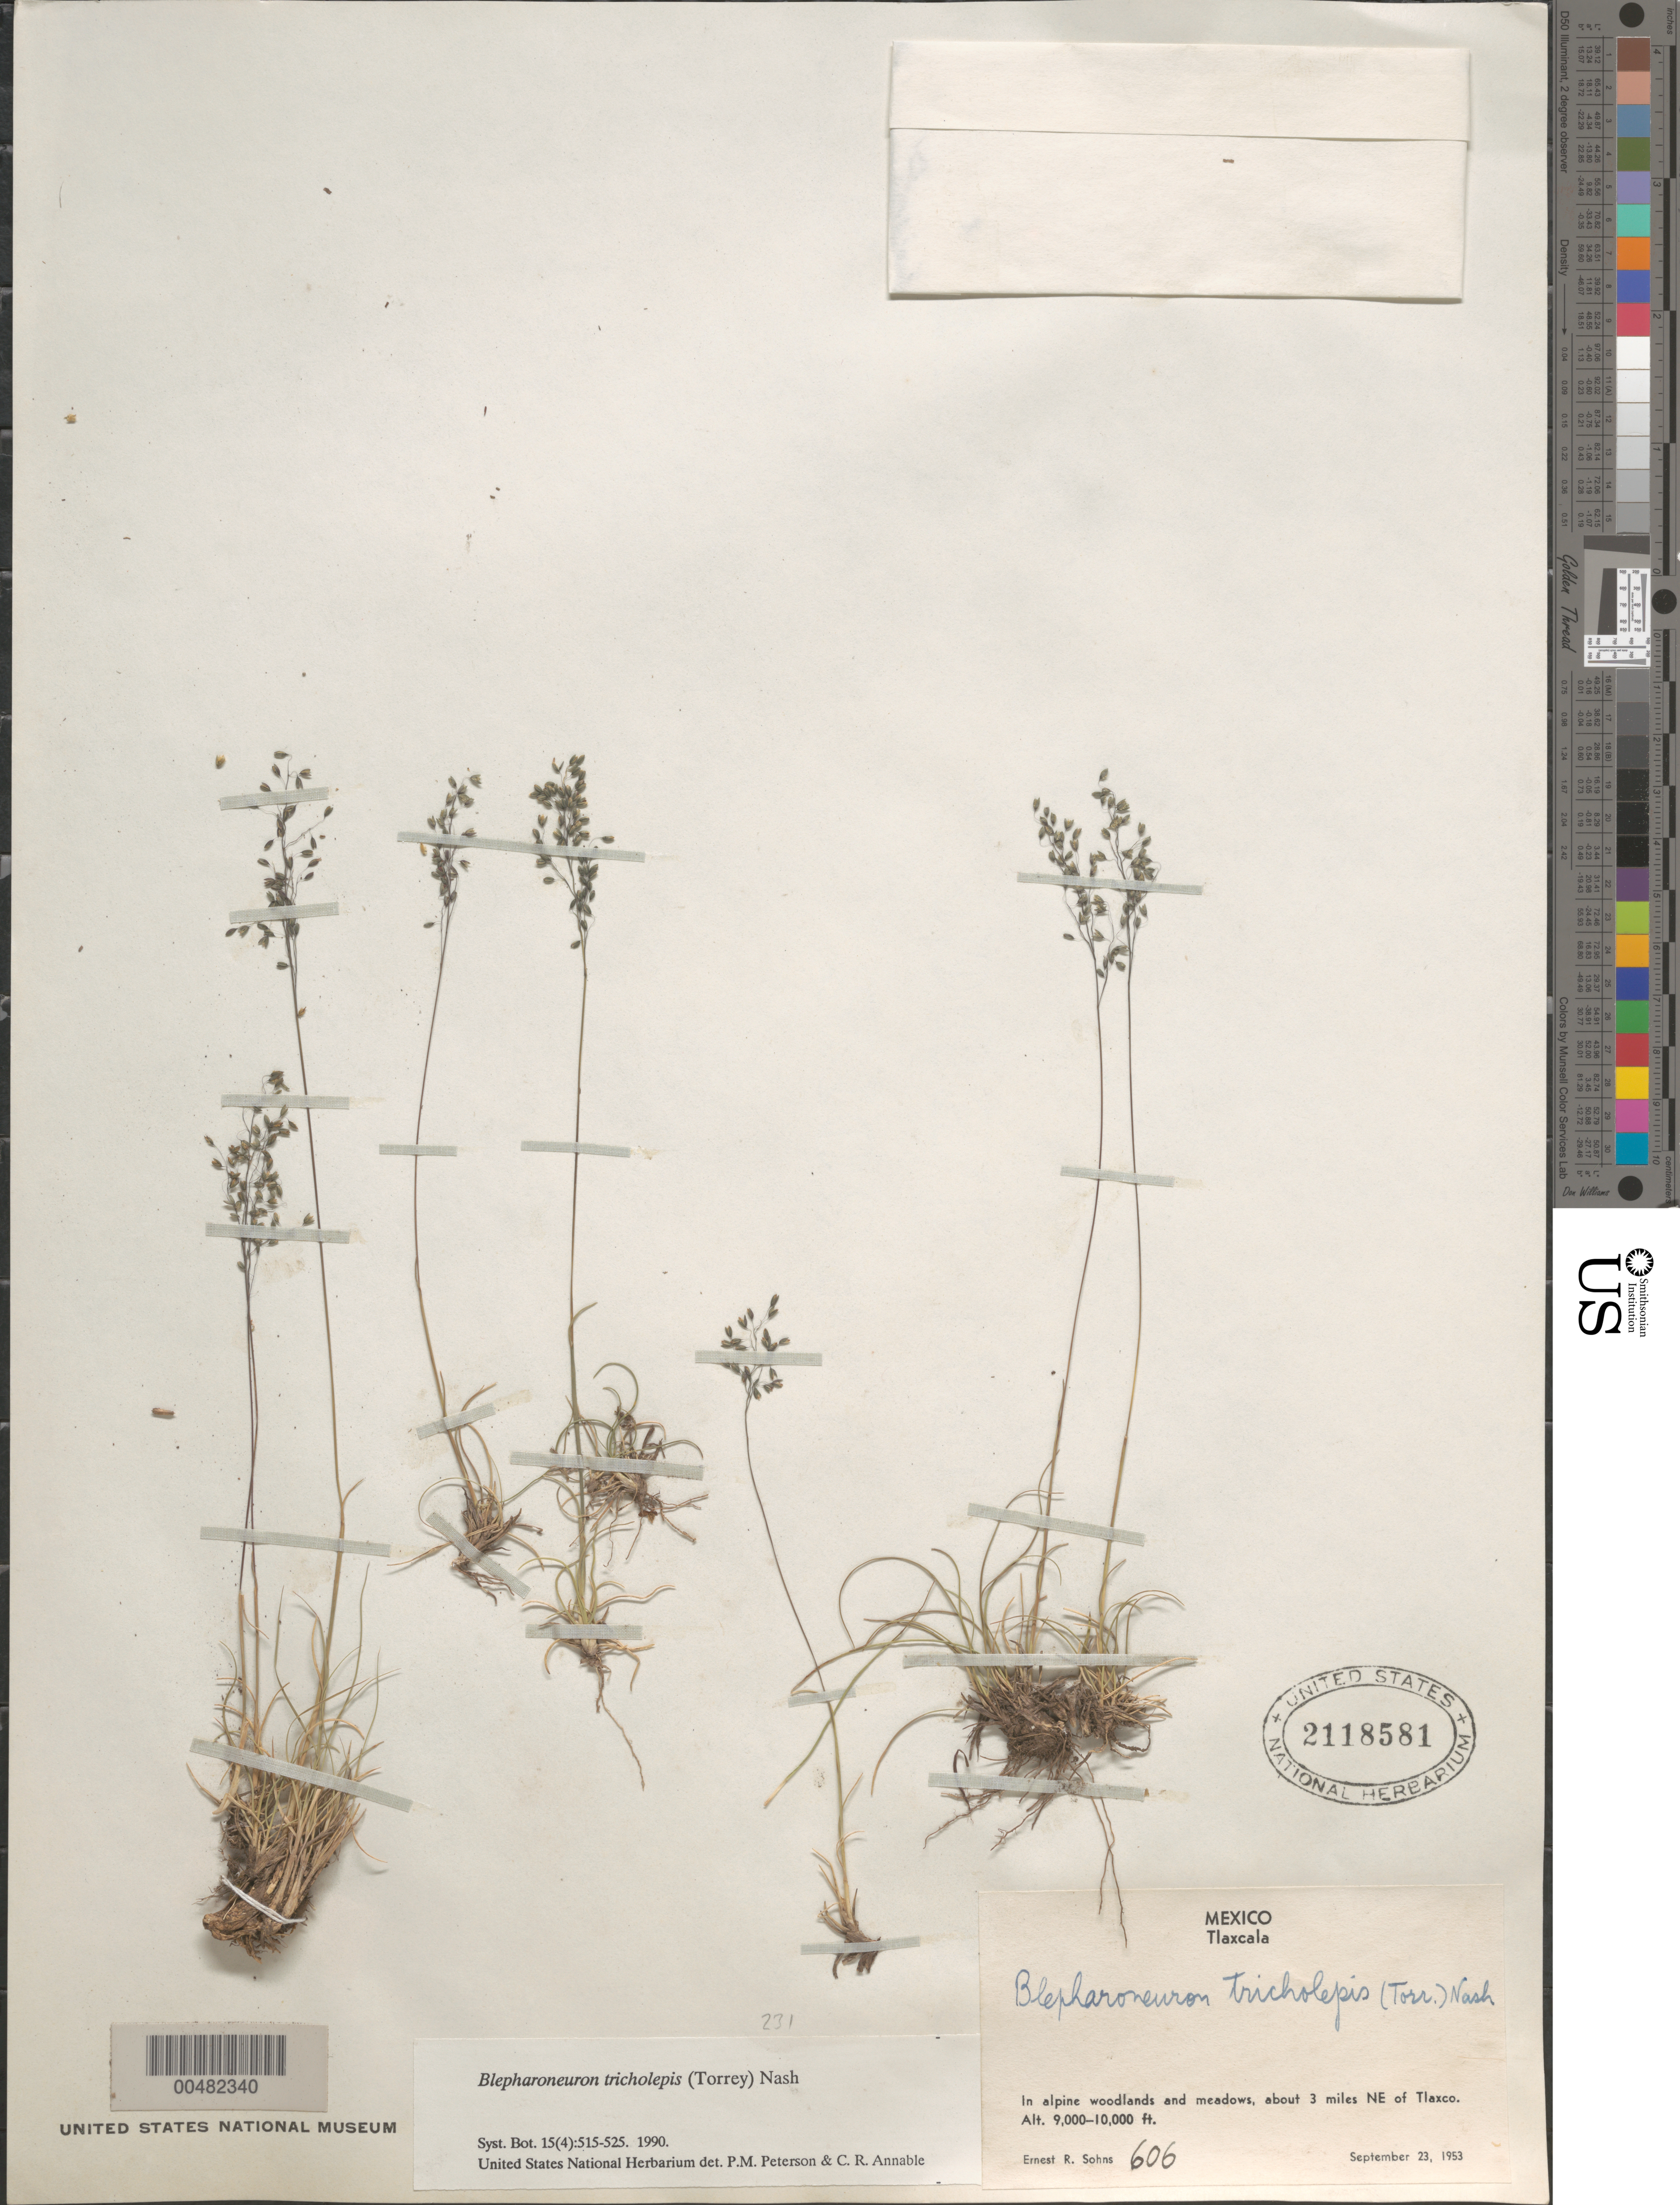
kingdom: Plantae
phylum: Tracheophyta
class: Liliopsida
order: Poales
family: Poaceae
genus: Blepharoneuron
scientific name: Blepharoneuron tricholepis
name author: (Torr.) Nash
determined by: Peterson, P. M.; Annable, C. R.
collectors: E. R. Sohns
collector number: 606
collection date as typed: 23 Sep 1953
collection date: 1953-09-23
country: Mexico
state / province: Tlaxcala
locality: About 3 mi NE of Tlaxco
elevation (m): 2743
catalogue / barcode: US 2118581